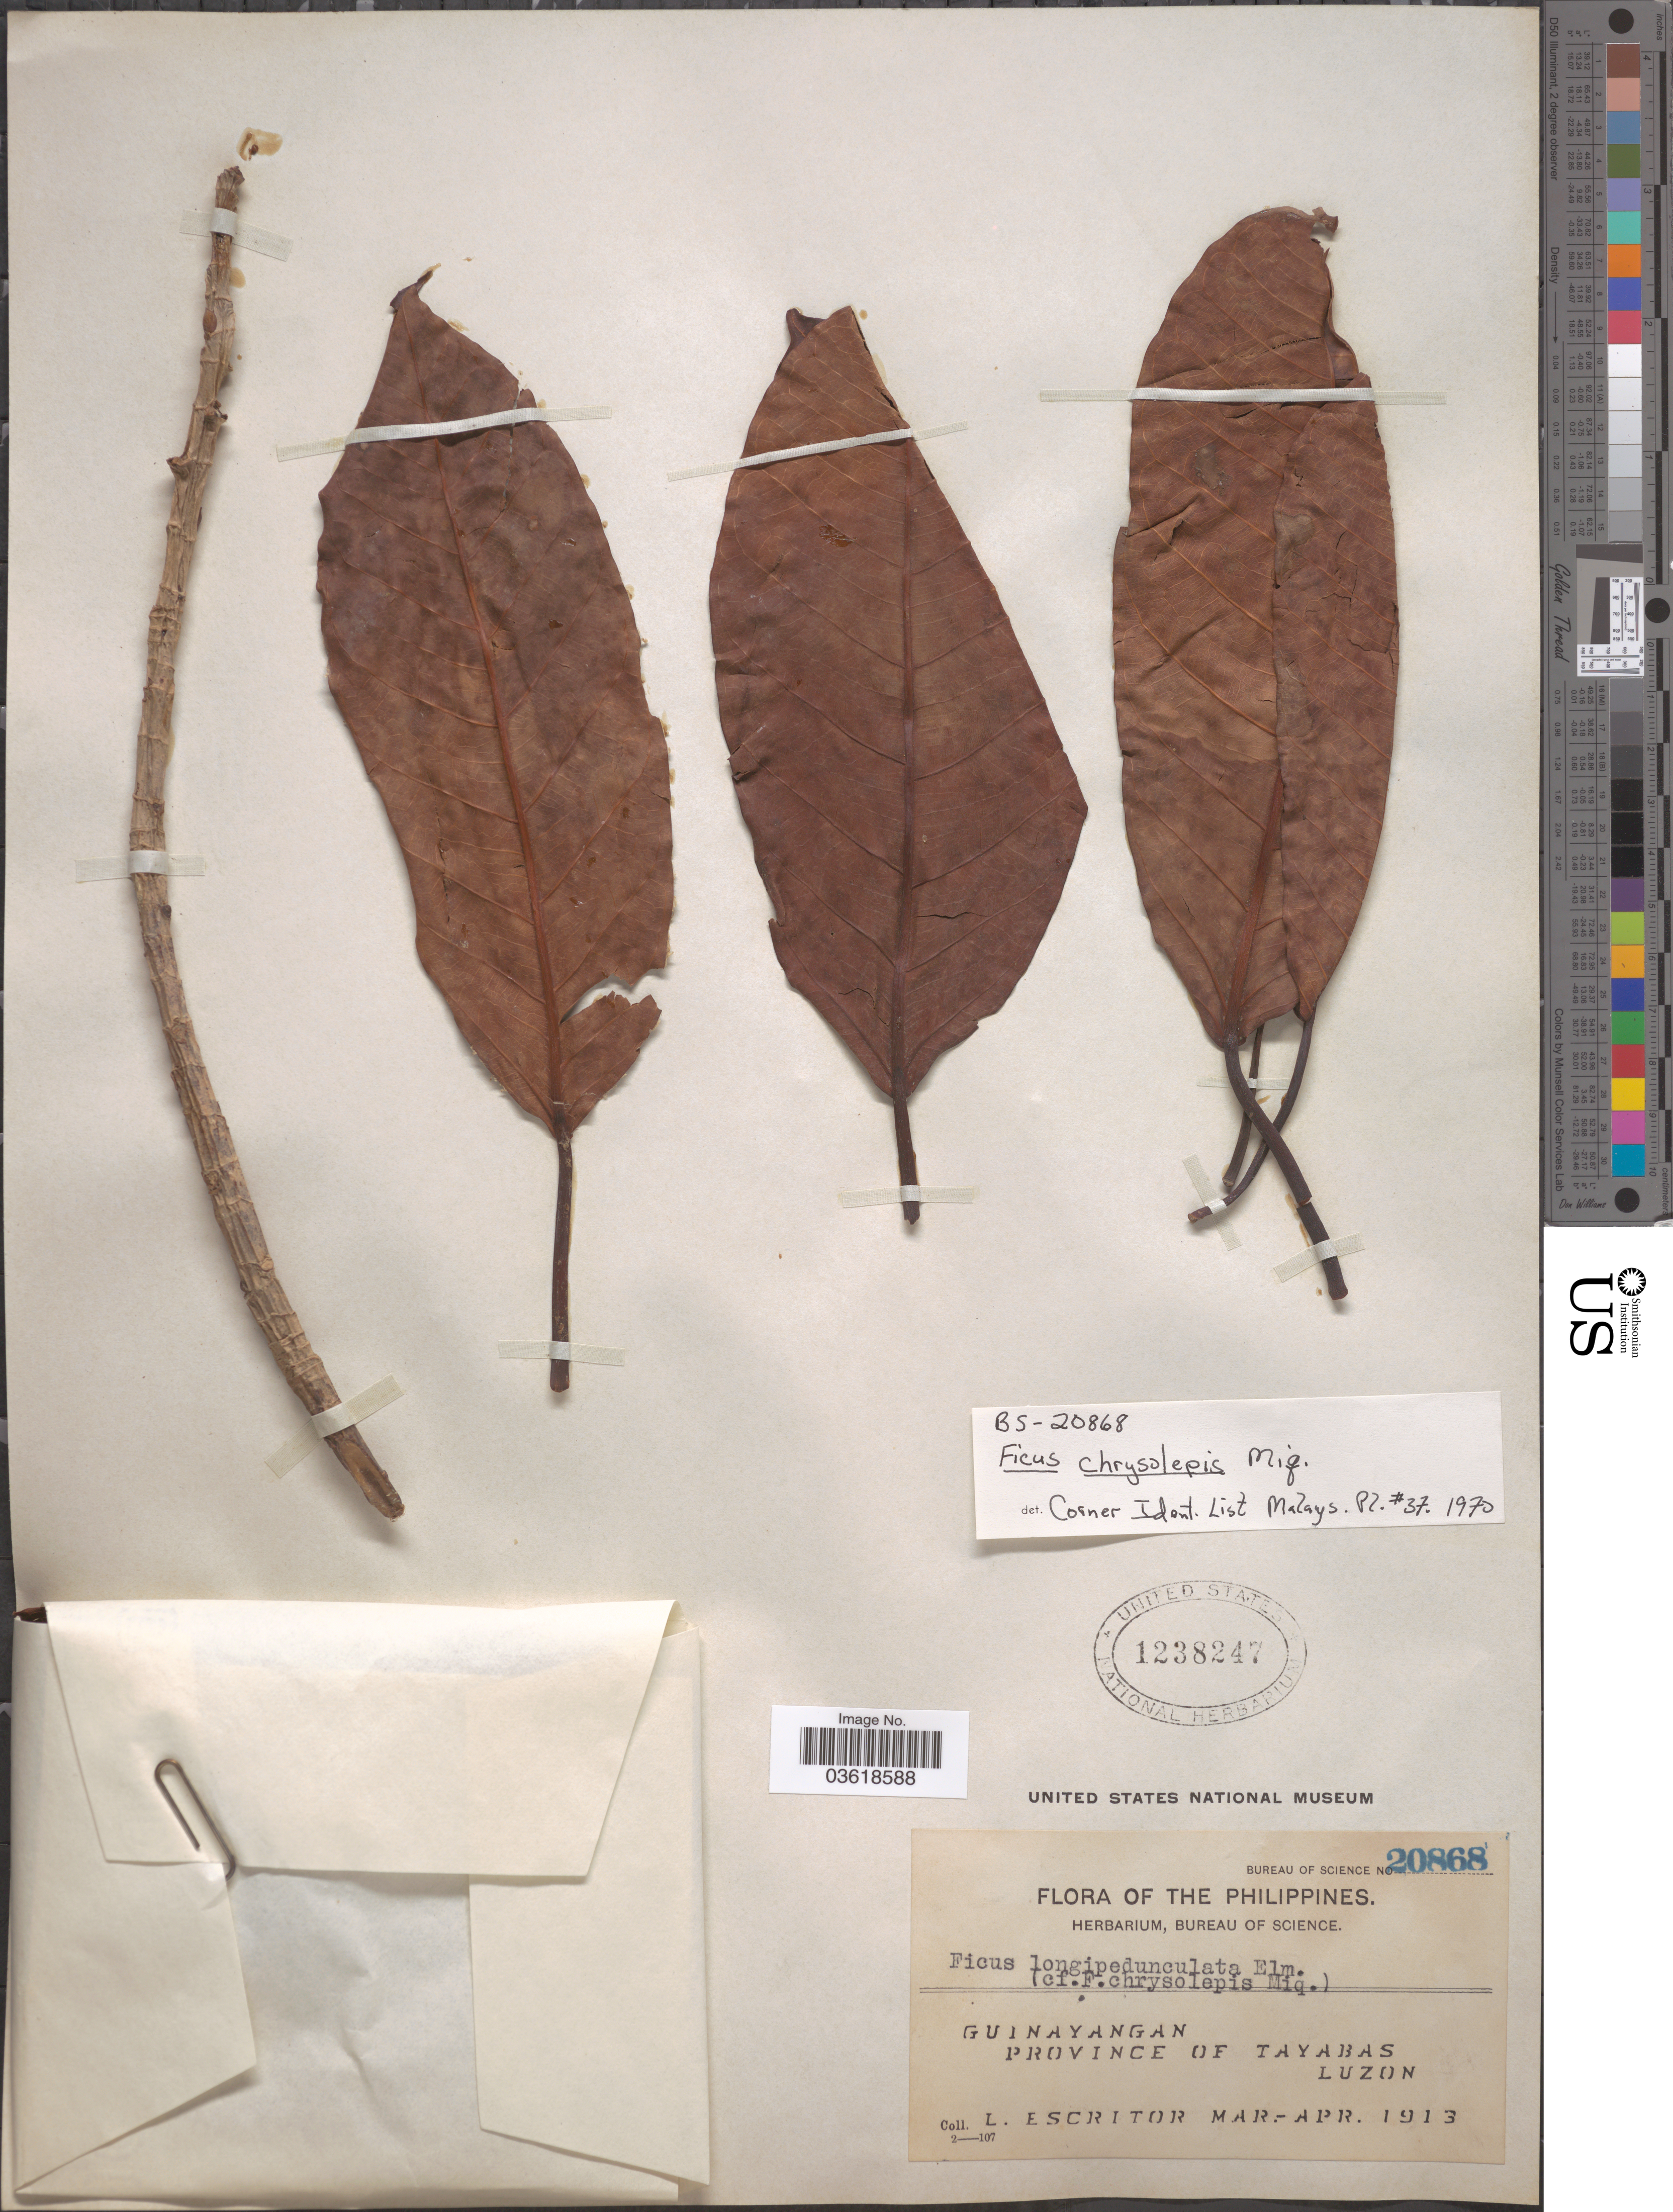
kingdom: Plantae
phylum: Tracheophyta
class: Magnoliopsida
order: Rosales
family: Moraceae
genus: Ficus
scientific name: Ficus chrysolepis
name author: Miq.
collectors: L. Escritor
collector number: Bureau of Science 20868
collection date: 1913-03/1913-04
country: Philippines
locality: Guinayangan. Province of Tayabas. Luzon.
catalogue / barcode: US 1238247